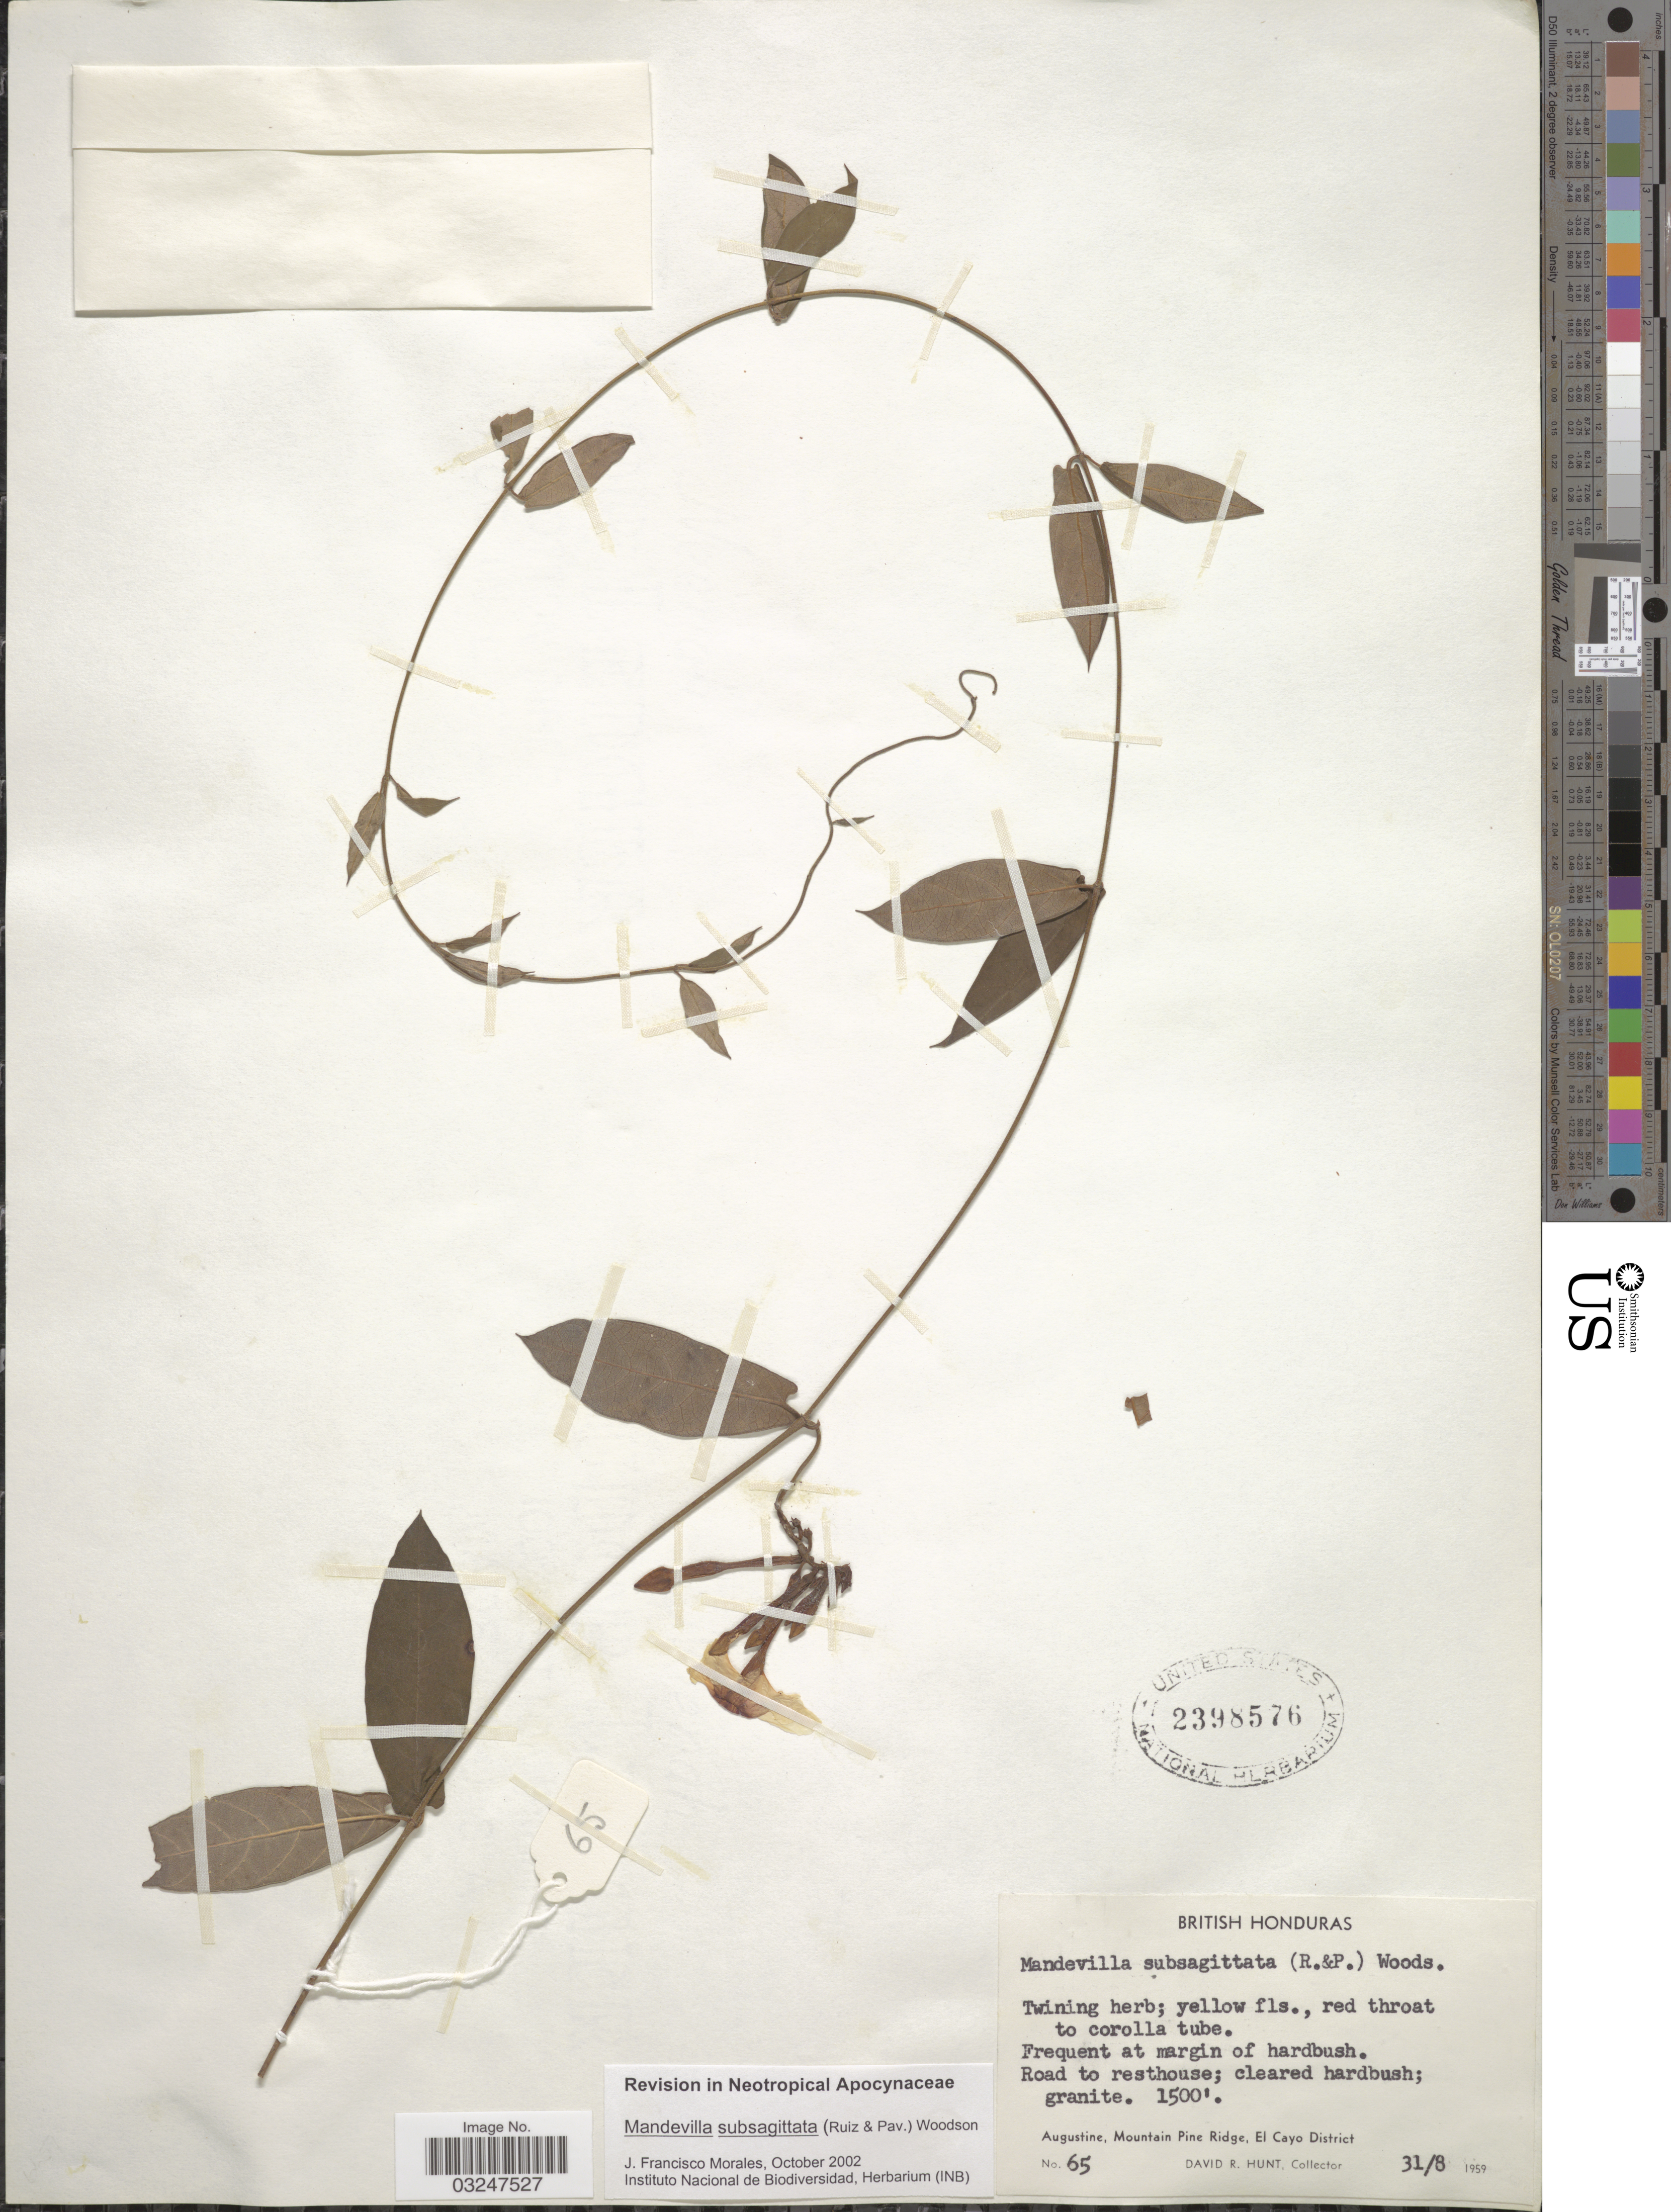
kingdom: Plantae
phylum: Tracheophyta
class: Magnoliopsida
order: Gentianales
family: Apocynaceae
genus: Mandevilla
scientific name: Mandevilla subsagittata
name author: (Ruiz & Pav.) Woodson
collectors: D. R. Hunt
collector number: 65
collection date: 1959-08-31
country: Belize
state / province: Cayo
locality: British Honduras, Road to resthouse. Augustine, Mountain Pine Ridge, El Cayo District.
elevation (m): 457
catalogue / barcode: US 2398576